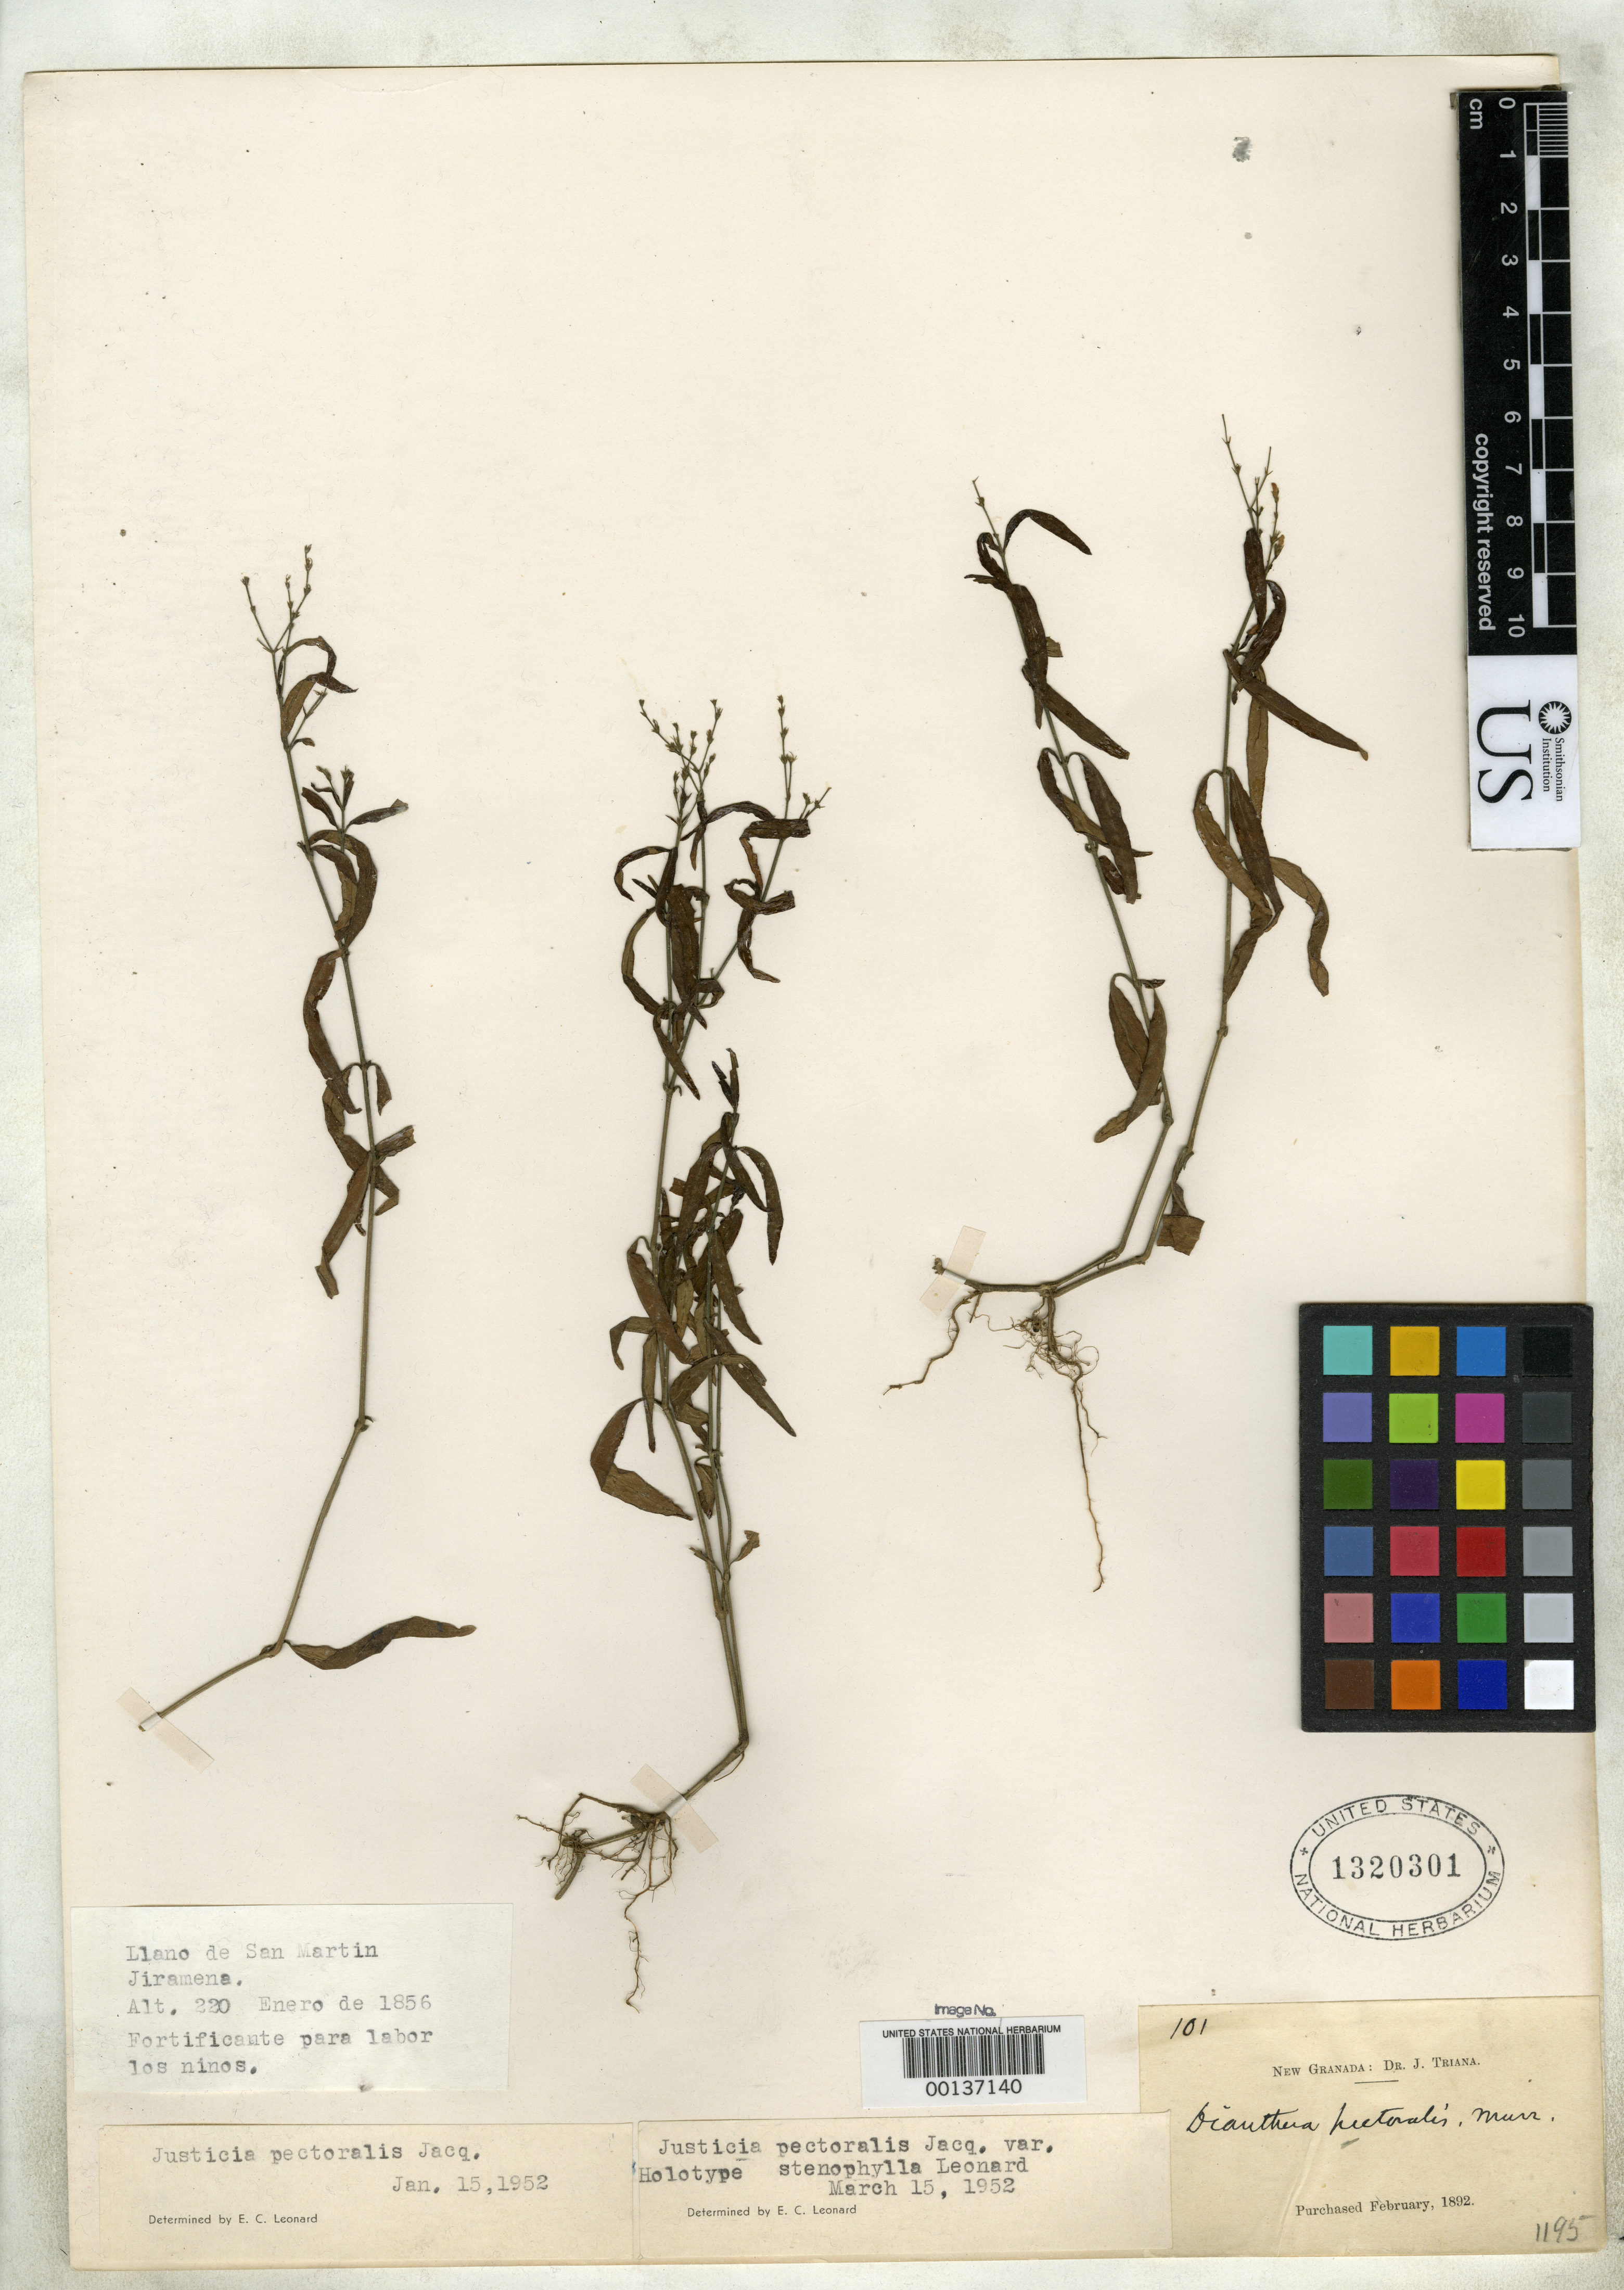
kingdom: Plantae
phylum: Tracheophyta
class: Magnoliopsida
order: Lamiales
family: Acanthaceae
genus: Justicia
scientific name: Justicia pectoralis var. stenophylla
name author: Leonard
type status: Holotype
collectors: J. J. Triana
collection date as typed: Jan 1856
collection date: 1856-01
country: Colombia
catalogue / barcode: US 1320301